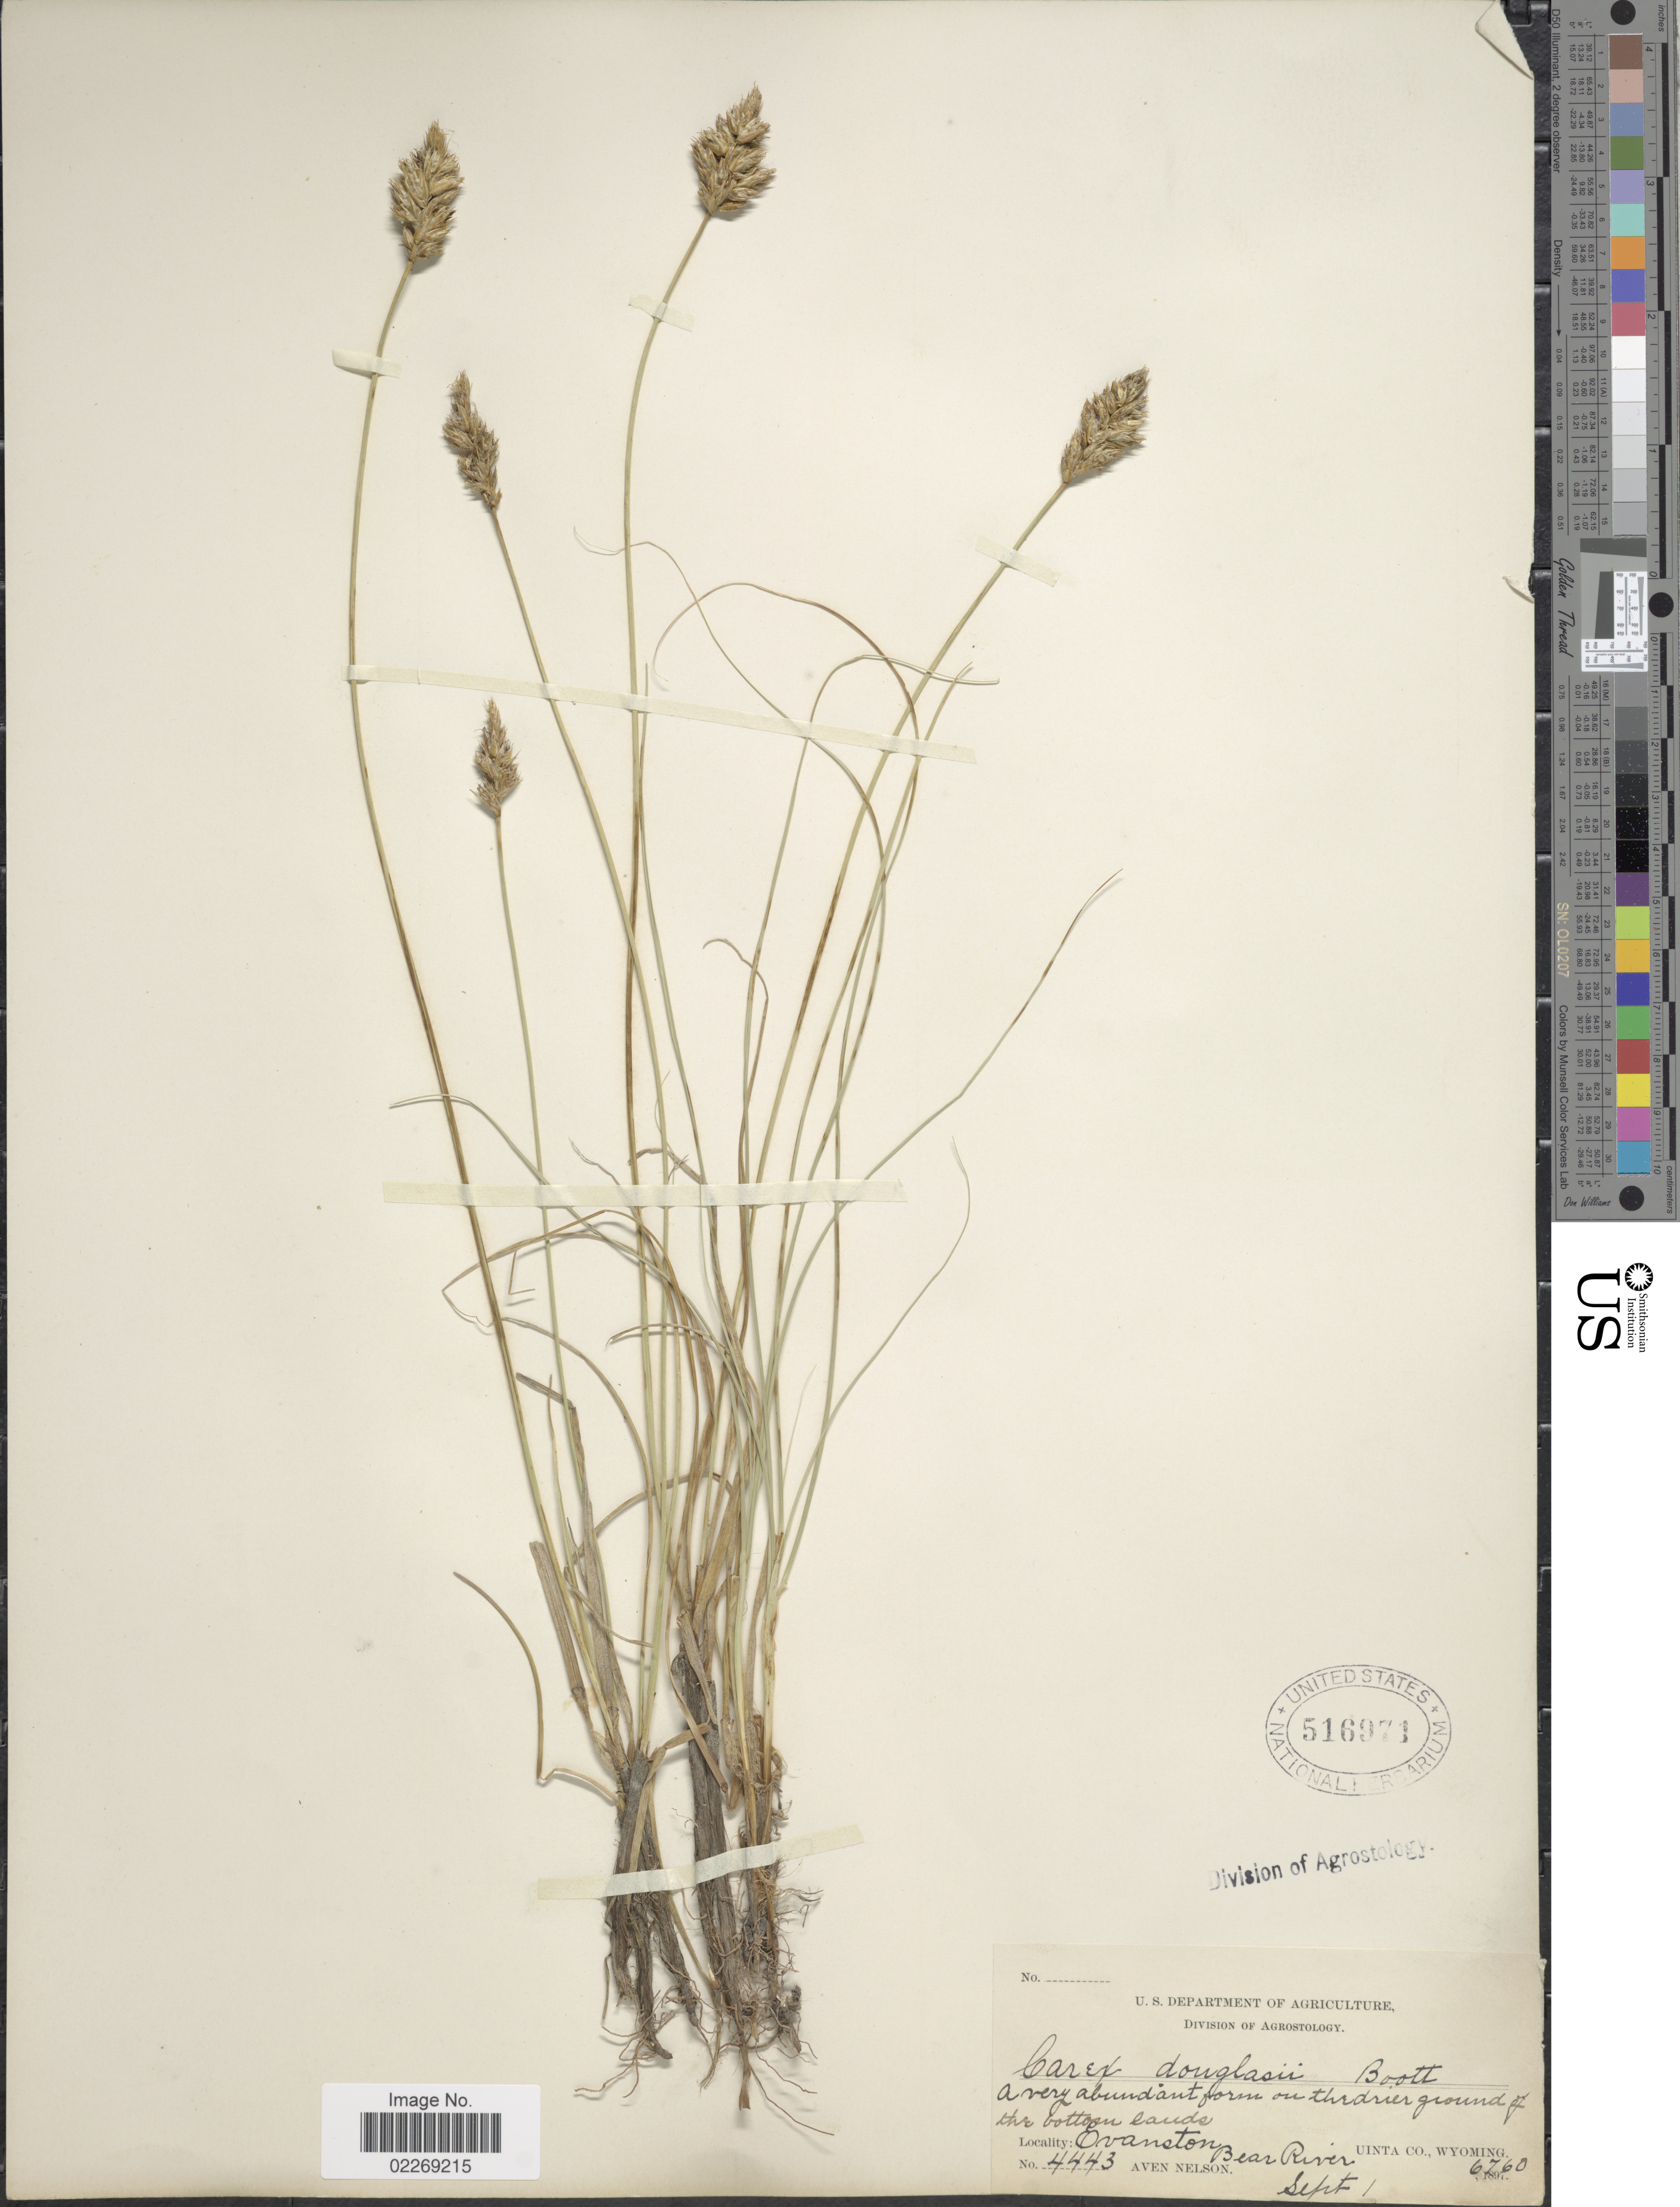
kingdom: Plantae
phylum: Tracheophyta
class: Liliopsida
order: Poales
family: Cyperaceae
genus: Carex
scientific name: Carex douglasii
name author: Boott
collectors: A. Nelson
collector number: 4443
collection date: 1897-09-01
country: United States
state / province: Wyoming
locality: Evanston, Bear River, Uinta Co.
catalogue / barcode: US 516971